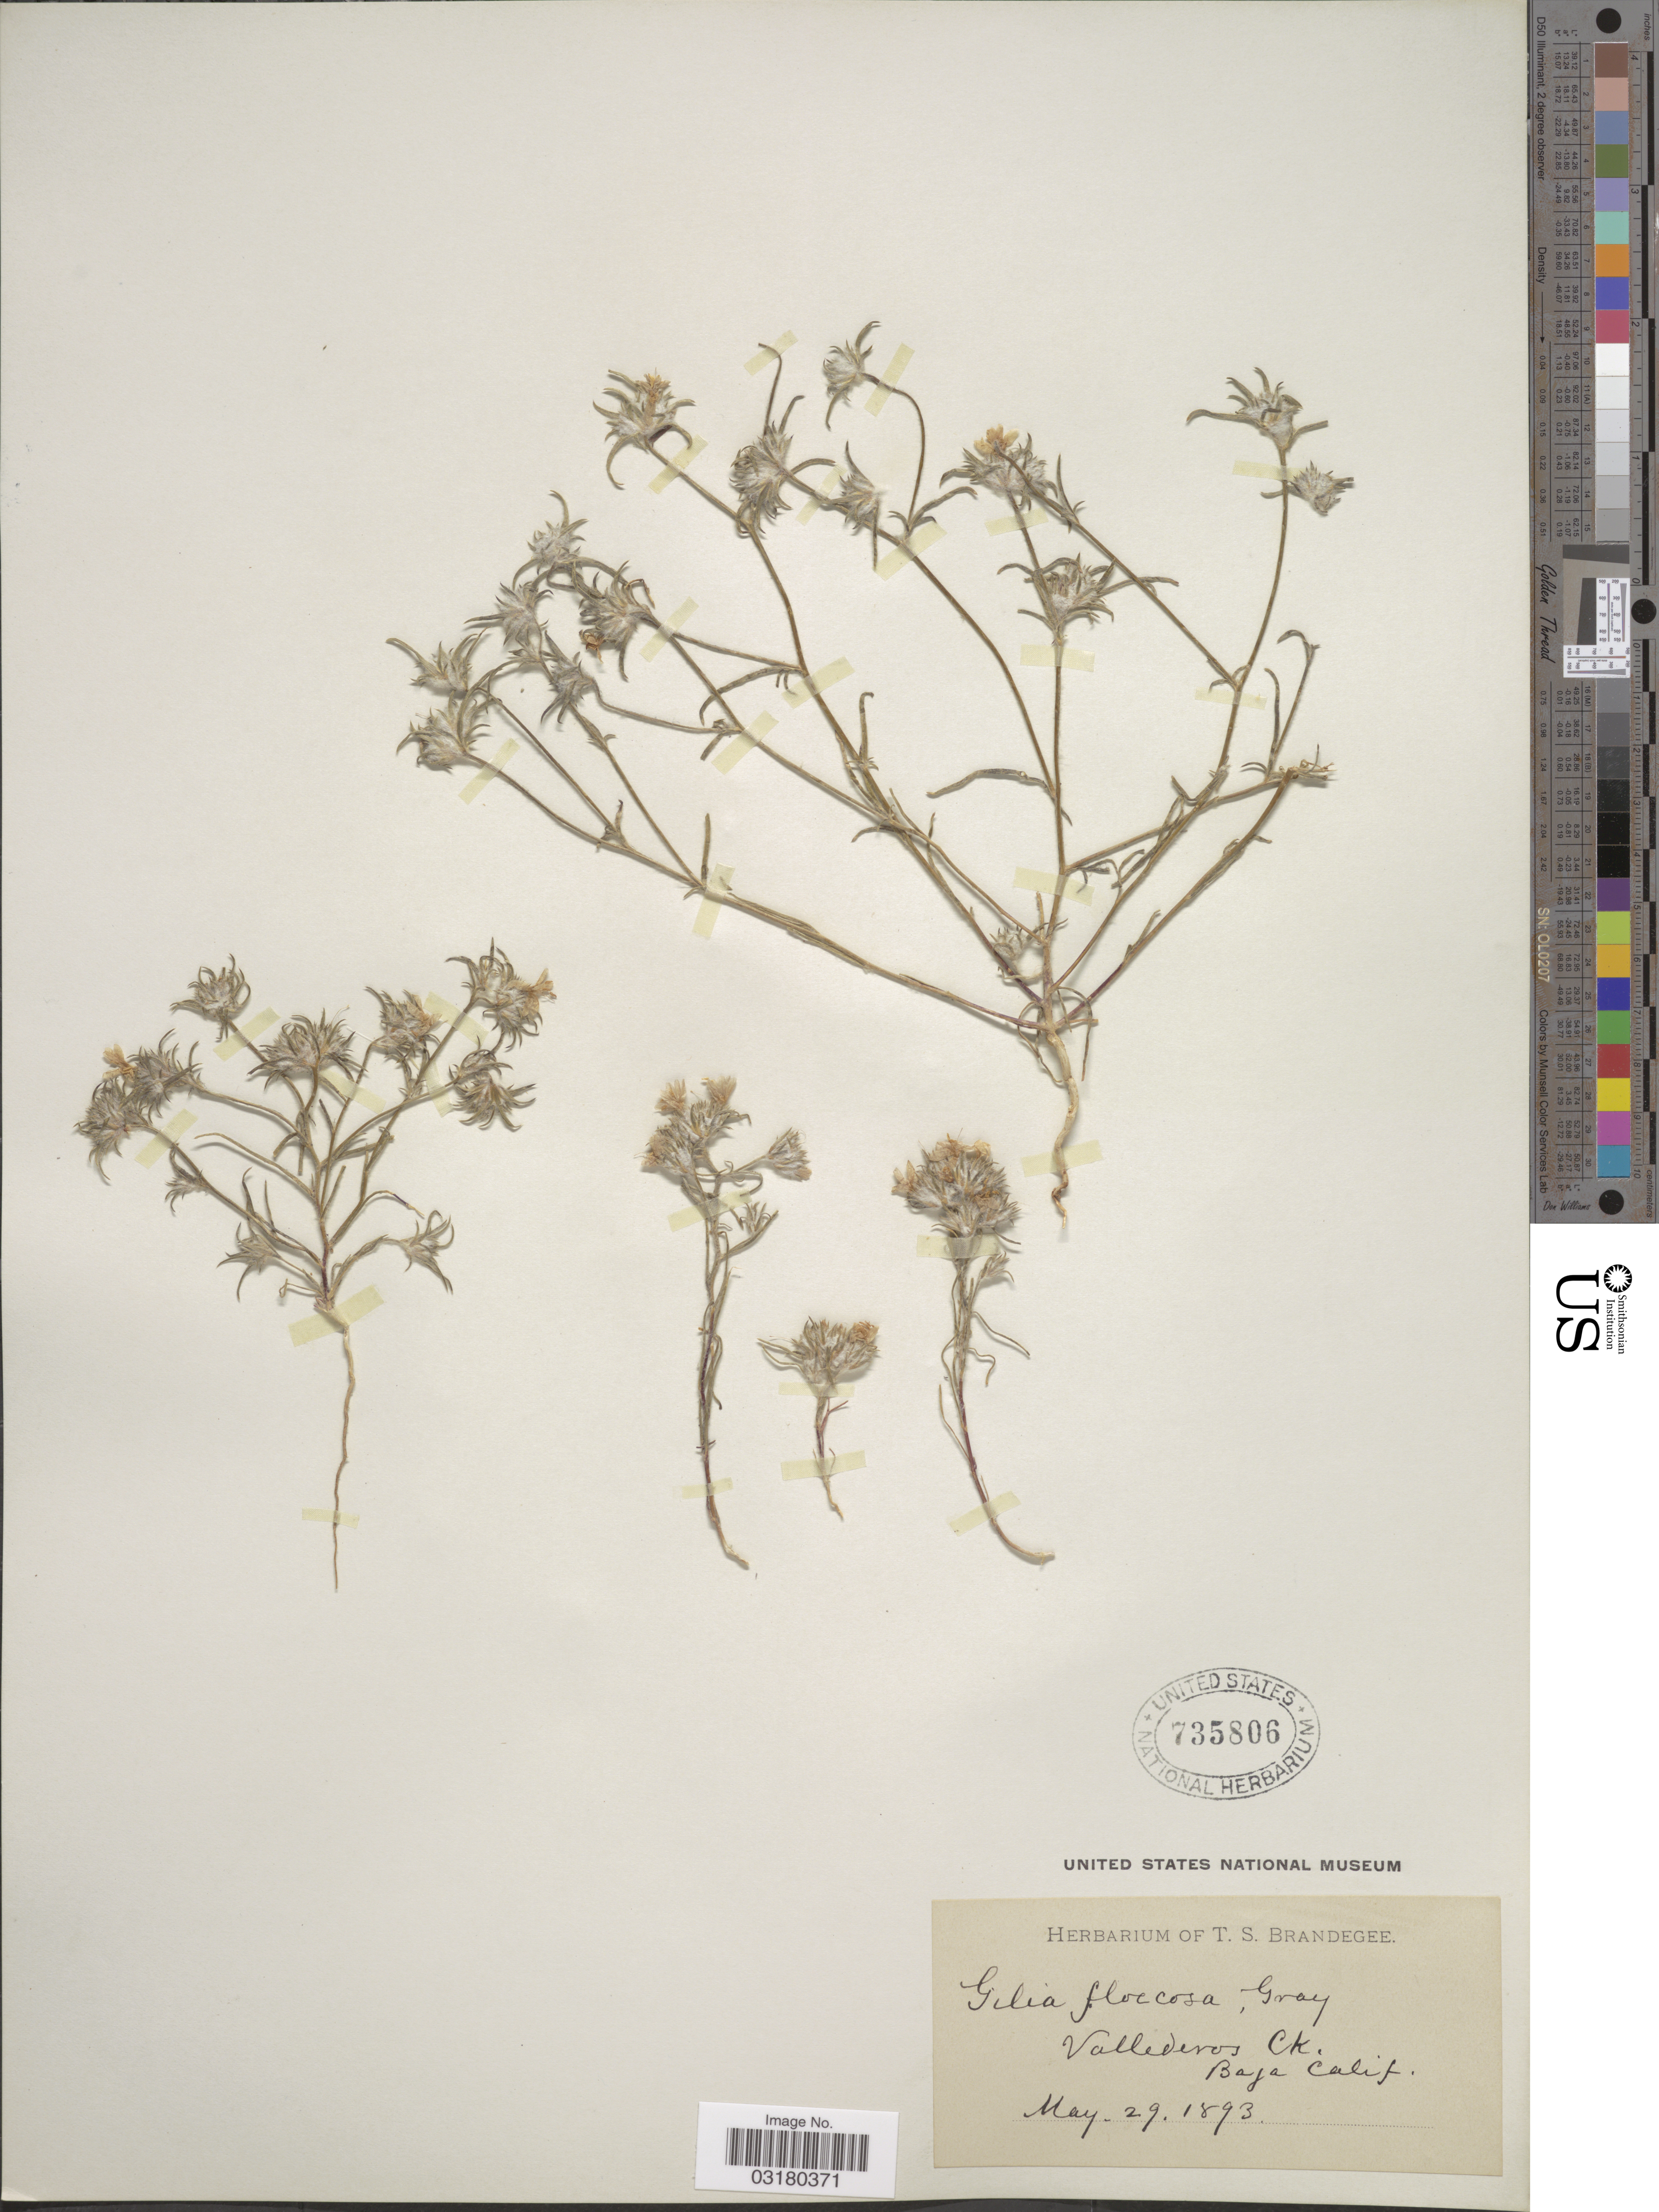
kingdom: Plantae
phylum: Tracheophyta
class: Magnoliopsida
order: Ericales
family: Polemoniaceae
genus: Eriastrum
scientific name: Eriastrum sp.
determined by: Strong, Mark T., (BOT), Smithsonian Institution - National Museum of Natural History (UNITED STATES)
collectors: ex herb. of T. S. Brandegee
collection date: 1893-05-29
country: Mexico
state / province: Baja California Norte / Baja California Sur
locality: Vallederos Ck.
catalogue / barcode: US 735806